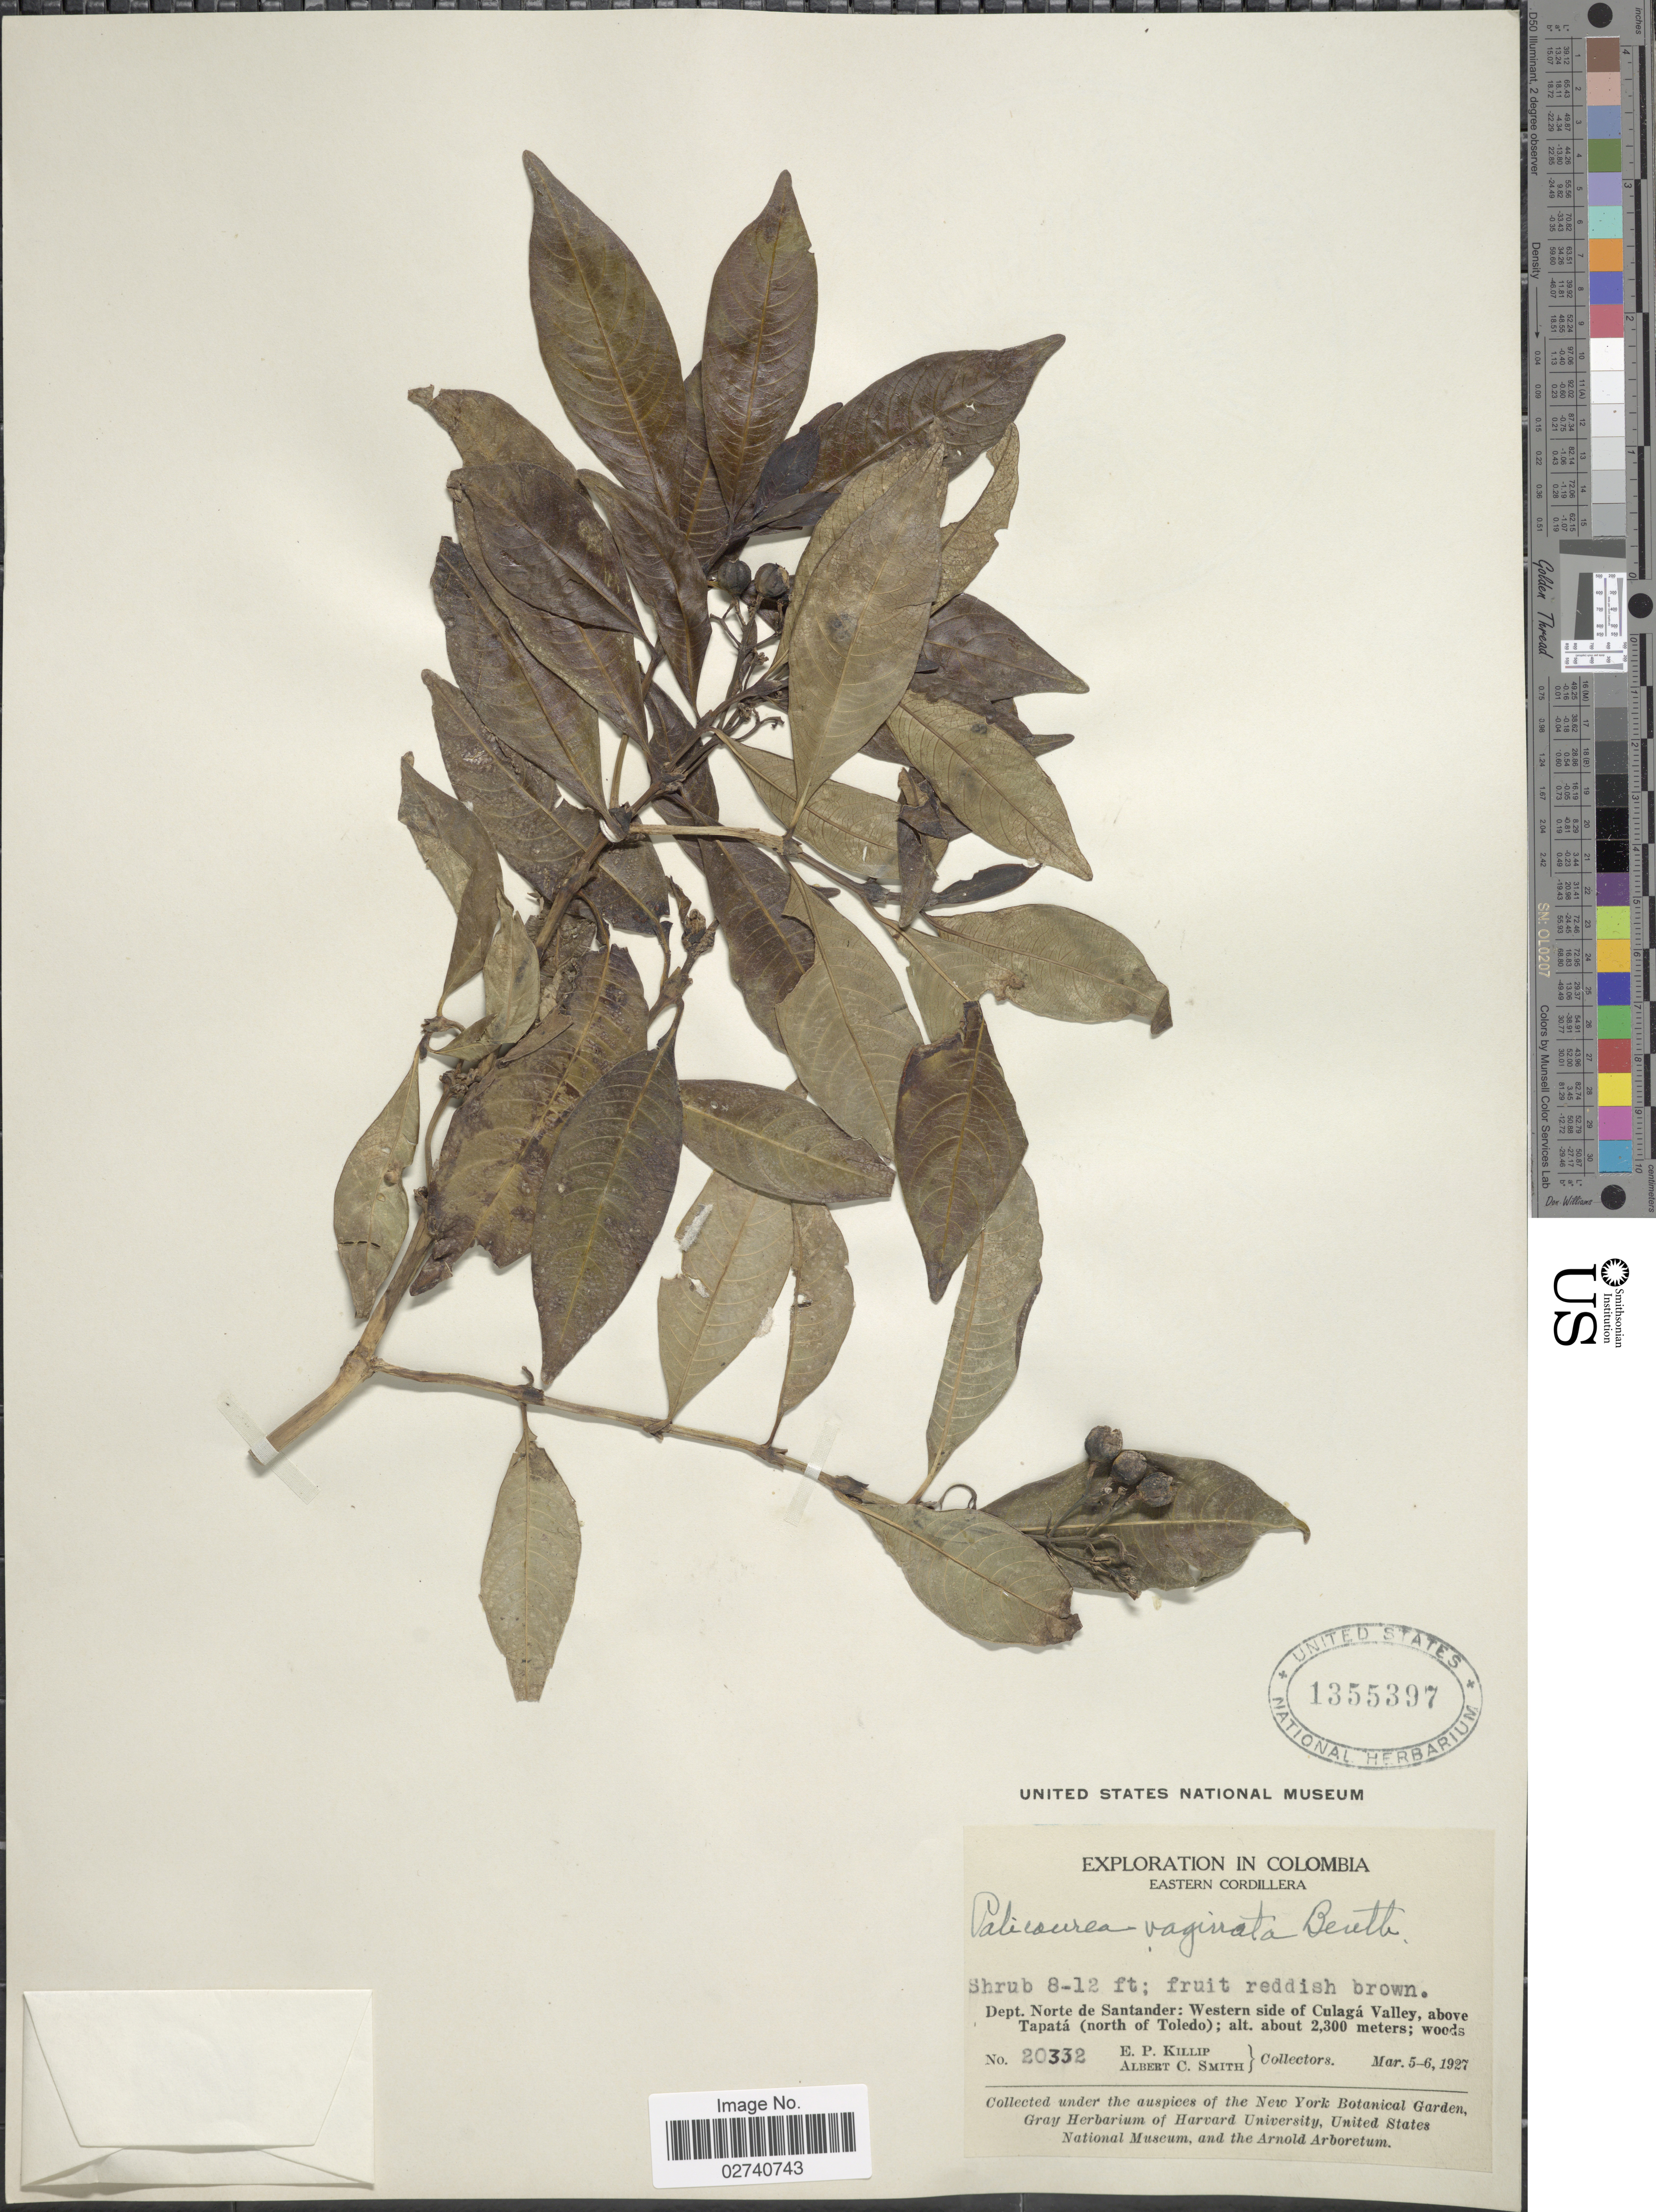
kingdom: Plantae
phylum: Tracheophyta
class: Magnoliopsida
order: Gentianales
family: Rubiaceae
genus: Palicourea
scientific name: Palicourea vaginata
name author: Benth.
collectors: E. P. Killip & A. C. Smith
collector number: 20332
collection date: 1927-03-05/1927-03-06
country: Colombia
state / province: Norte de Santander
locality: Eastern Cordillera. Western side of Culaga Valley above Tapata (north of Toledo)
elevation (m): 2300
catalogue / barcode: US 1355397